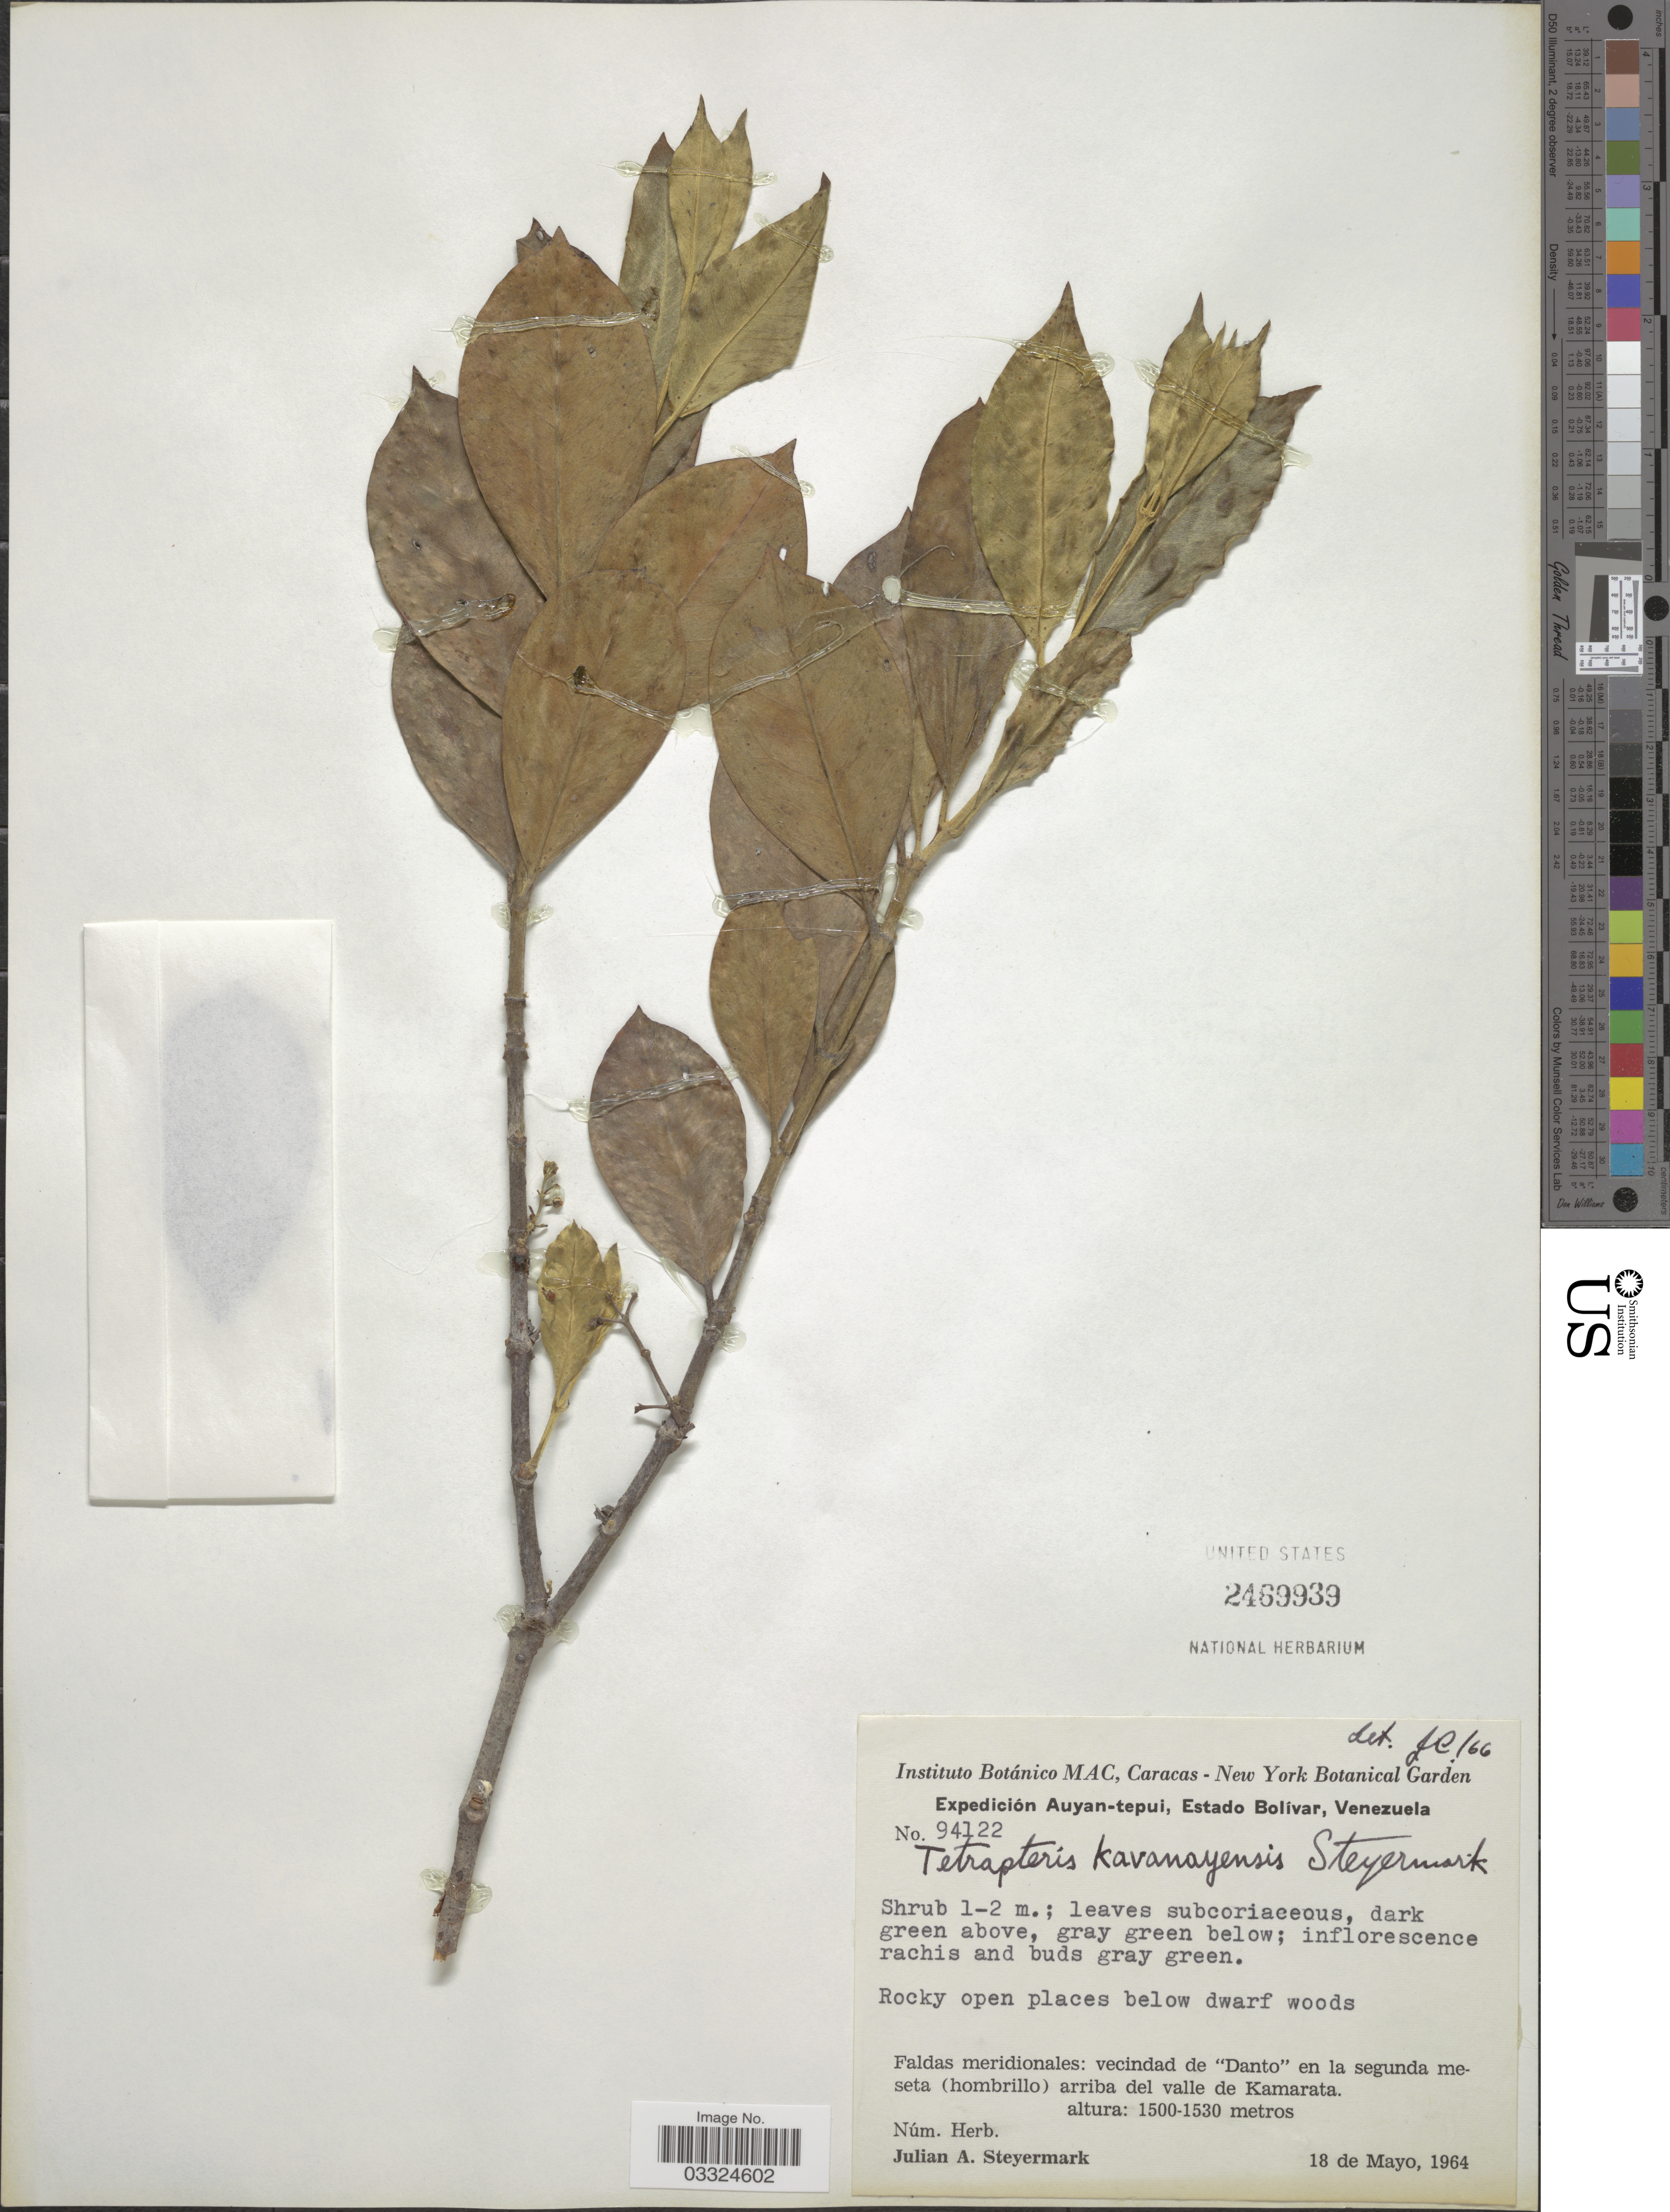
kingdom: Plantae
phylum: Tracheophyta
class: Magnoliopsida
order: Malpighiales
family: Malpighiaceae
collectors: J. Steyermark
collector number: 94122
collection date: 1964-05-18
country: Venezuela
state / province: Bolivar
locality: Auyan-tepui. Faldas meridionales: vecindad de "Danto" en la segunda meseta (hombrillo) arriba del valle de Kamarata.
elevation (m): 1500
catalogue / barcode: US 2469939